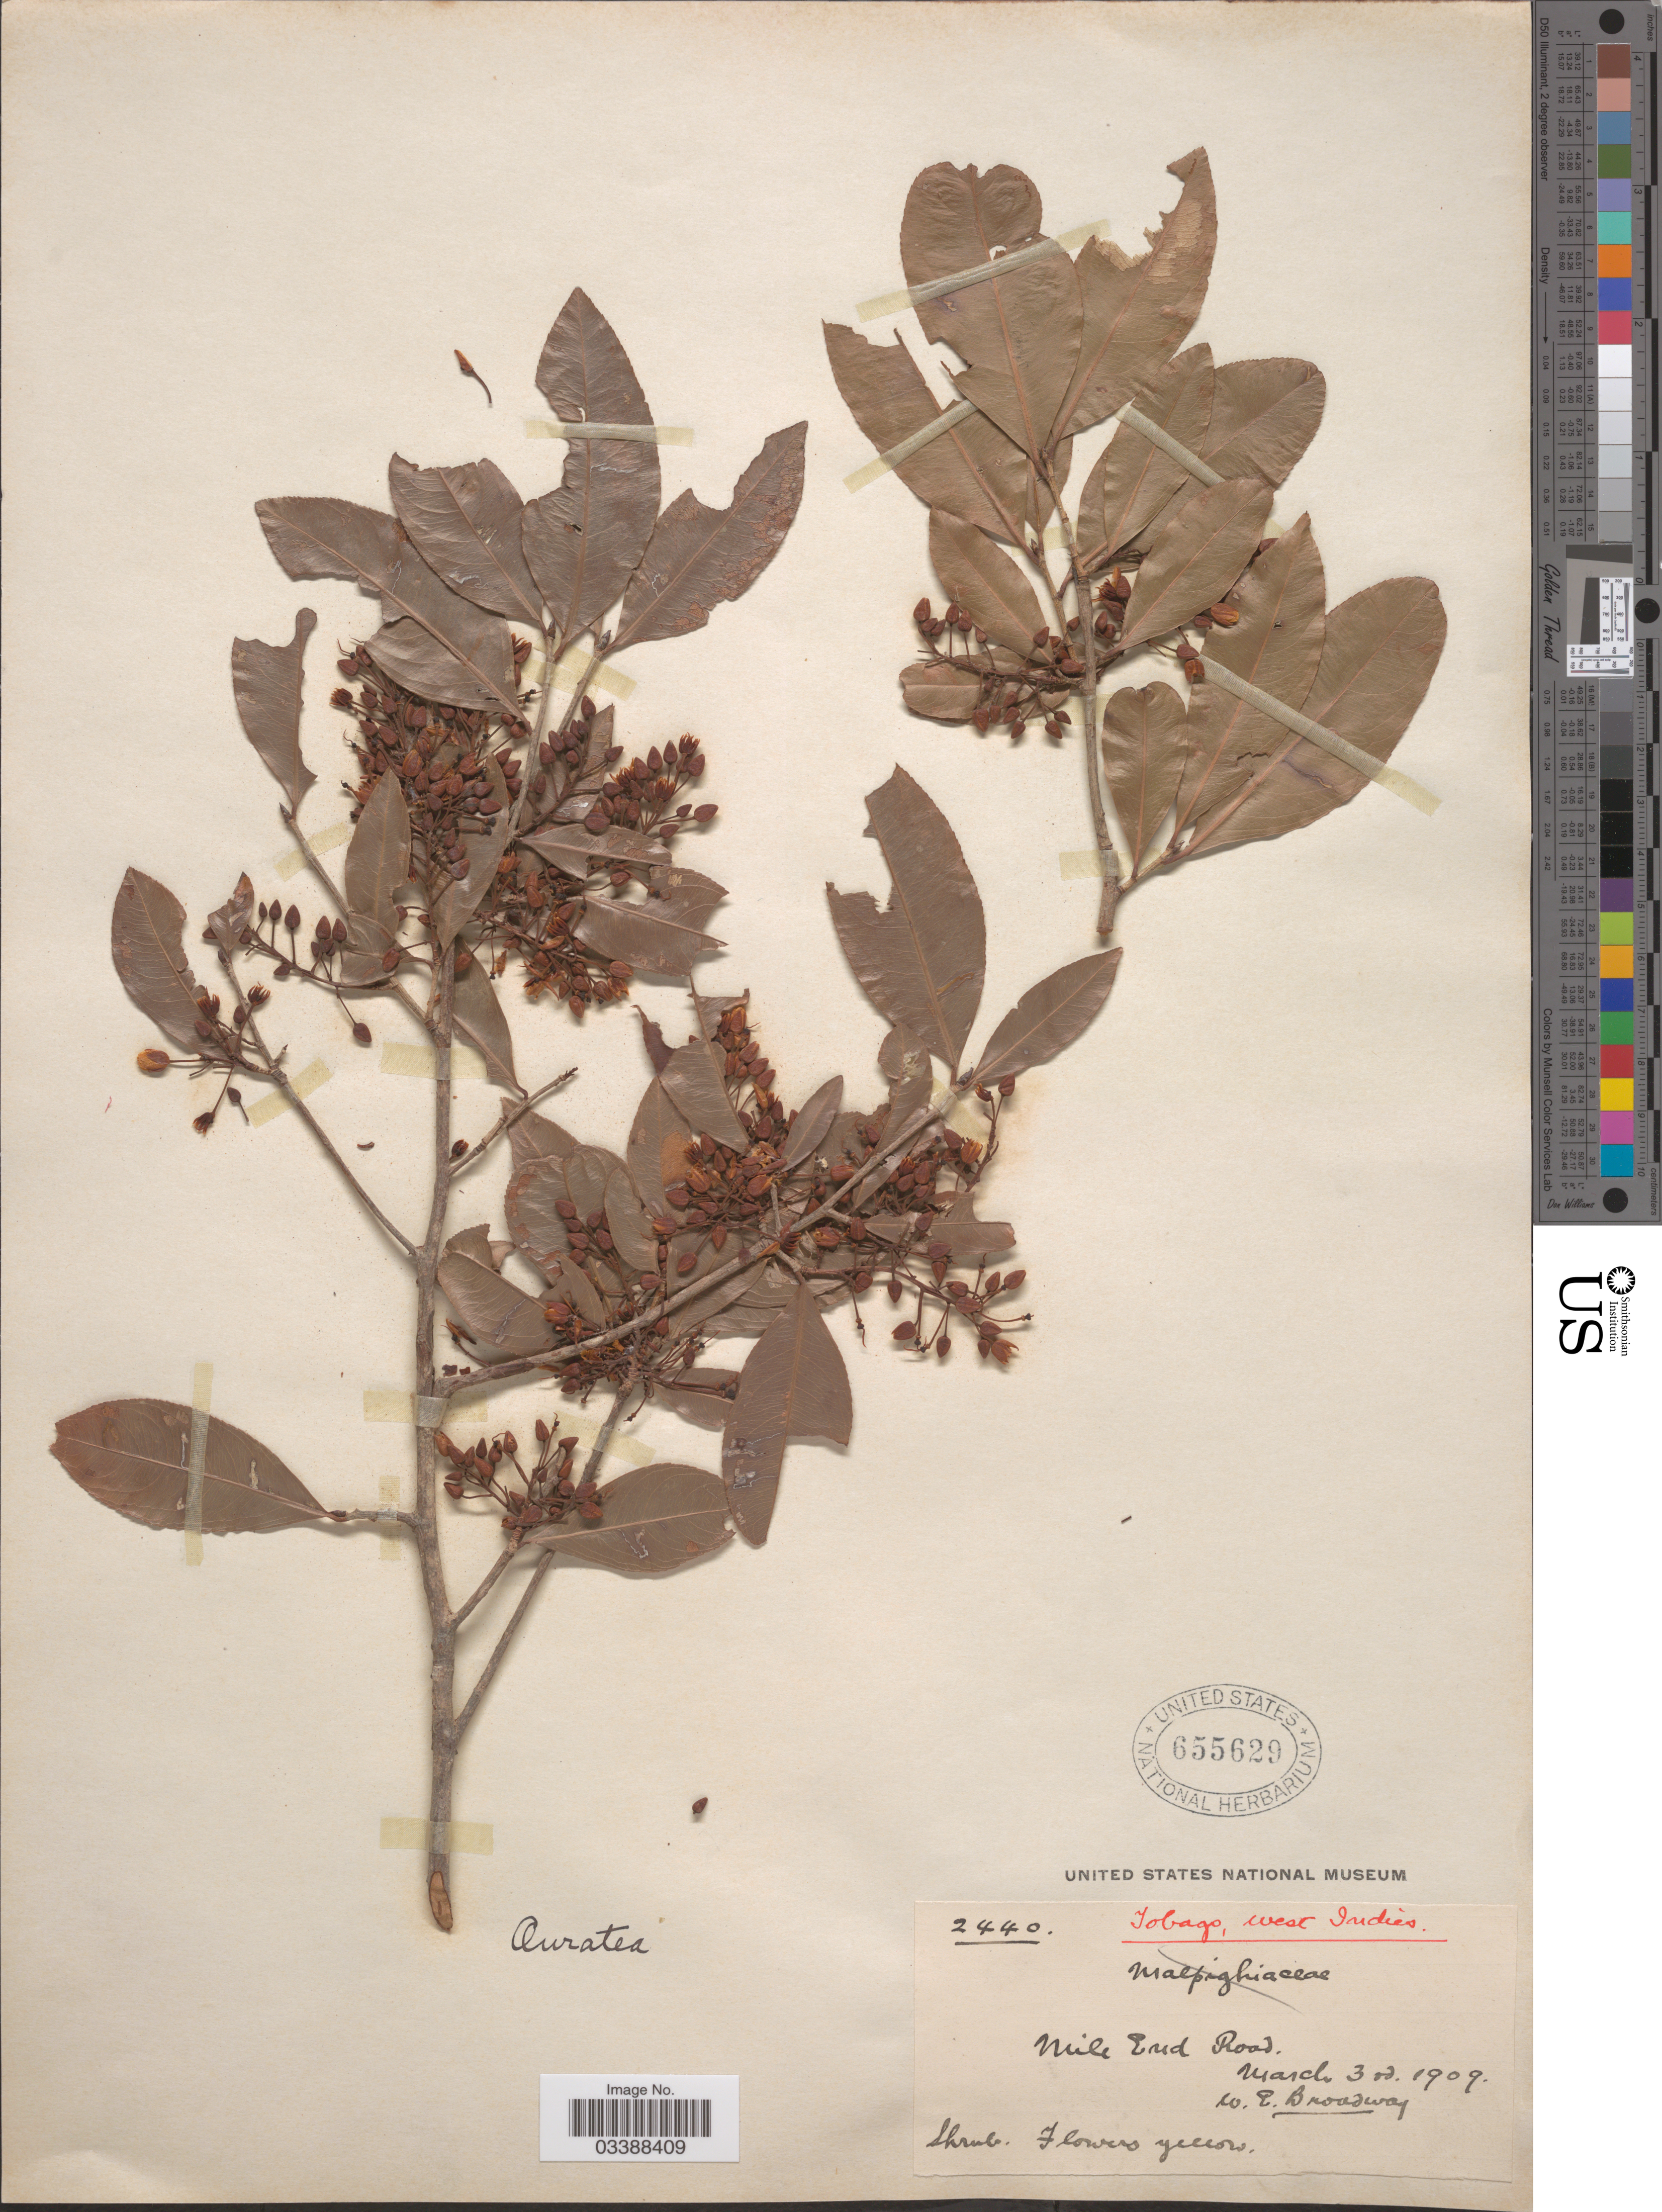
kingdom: Plantae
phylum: Tracheophyta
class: Magnoliopsida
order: Malpighiales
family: Ochnaceae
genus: Ouratea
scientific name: Ouratea sp.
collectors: W. E. Broadway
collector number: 2440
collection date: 1909-03-03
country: Trinidad and Tobago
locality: Tobago, West Indies. Mile End Road.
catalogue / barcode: US 655629